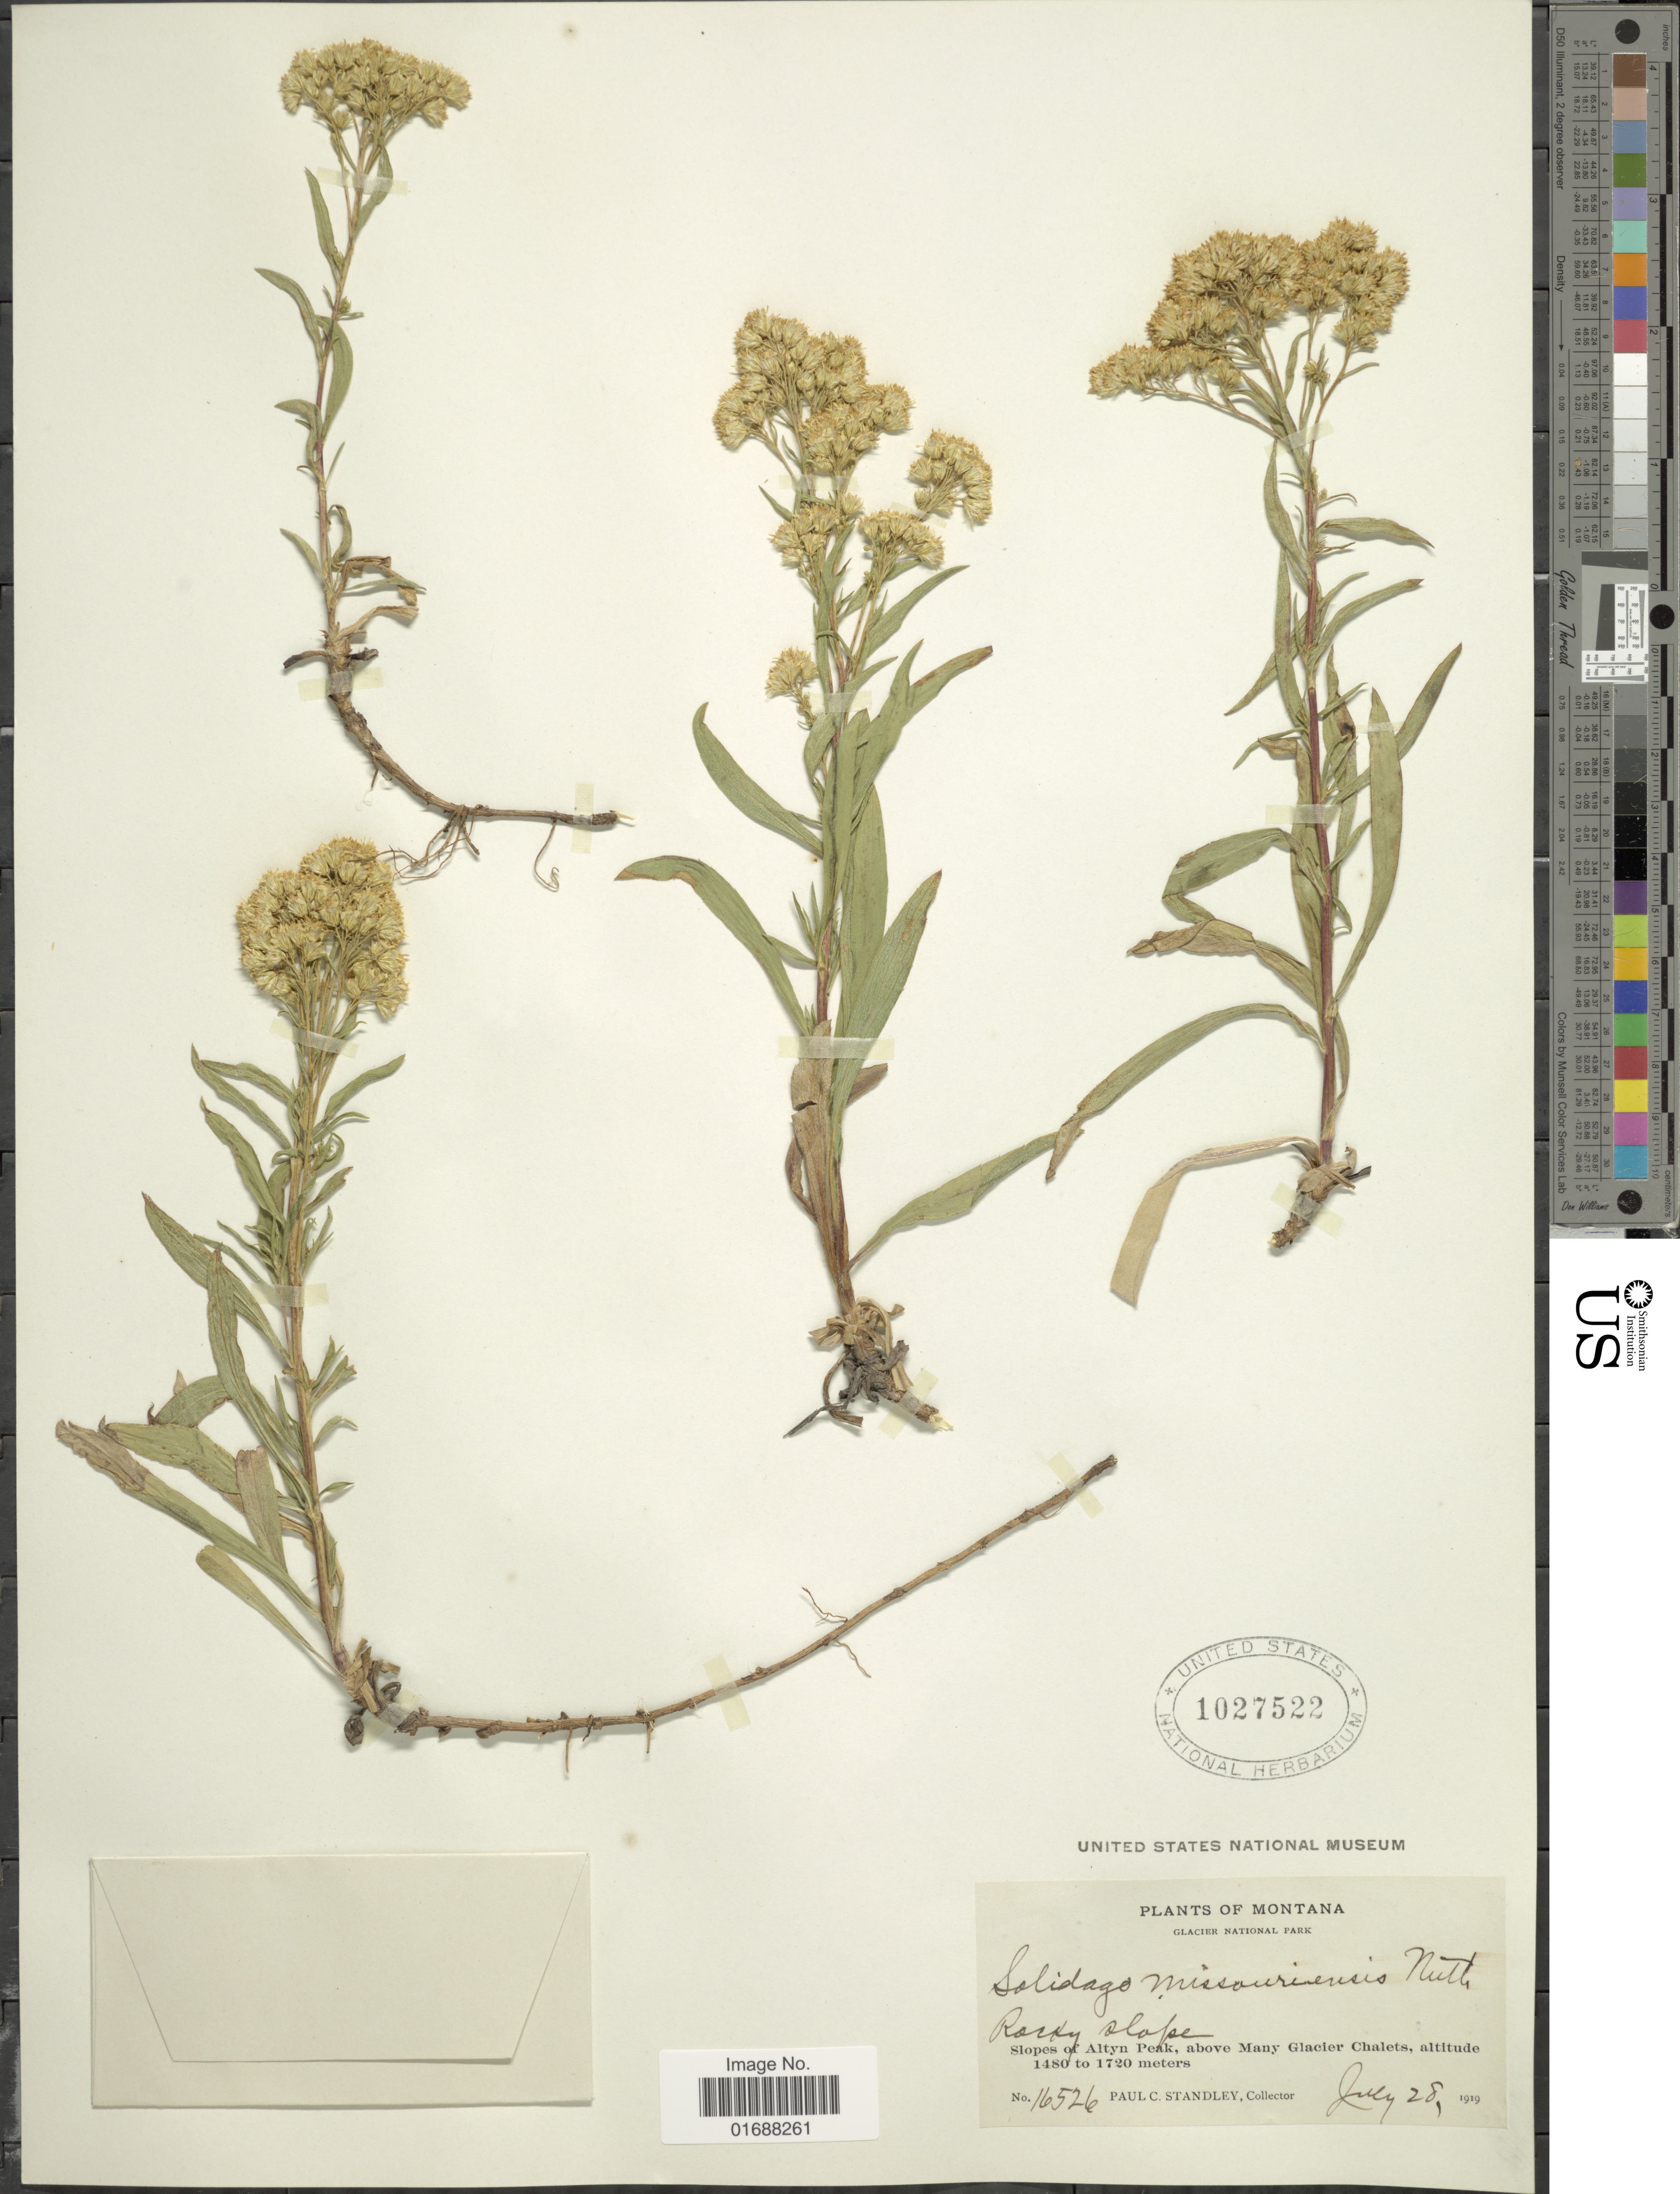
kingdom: Plantae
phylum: Tracheophyta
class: Magnoliopsida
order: Asterales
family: Asteraceae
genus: Solidago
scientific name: Solidago missouriensis var. missouriensis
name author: Nutt.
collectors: P. C. Standley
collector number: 16526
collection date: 1919-07-28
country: United States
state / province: Montana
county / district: Glacier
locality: Glacier National Park, Slopes of Altyn Peak, above Many Glacier Chalets.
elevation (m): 1480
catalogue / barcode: US 1027522